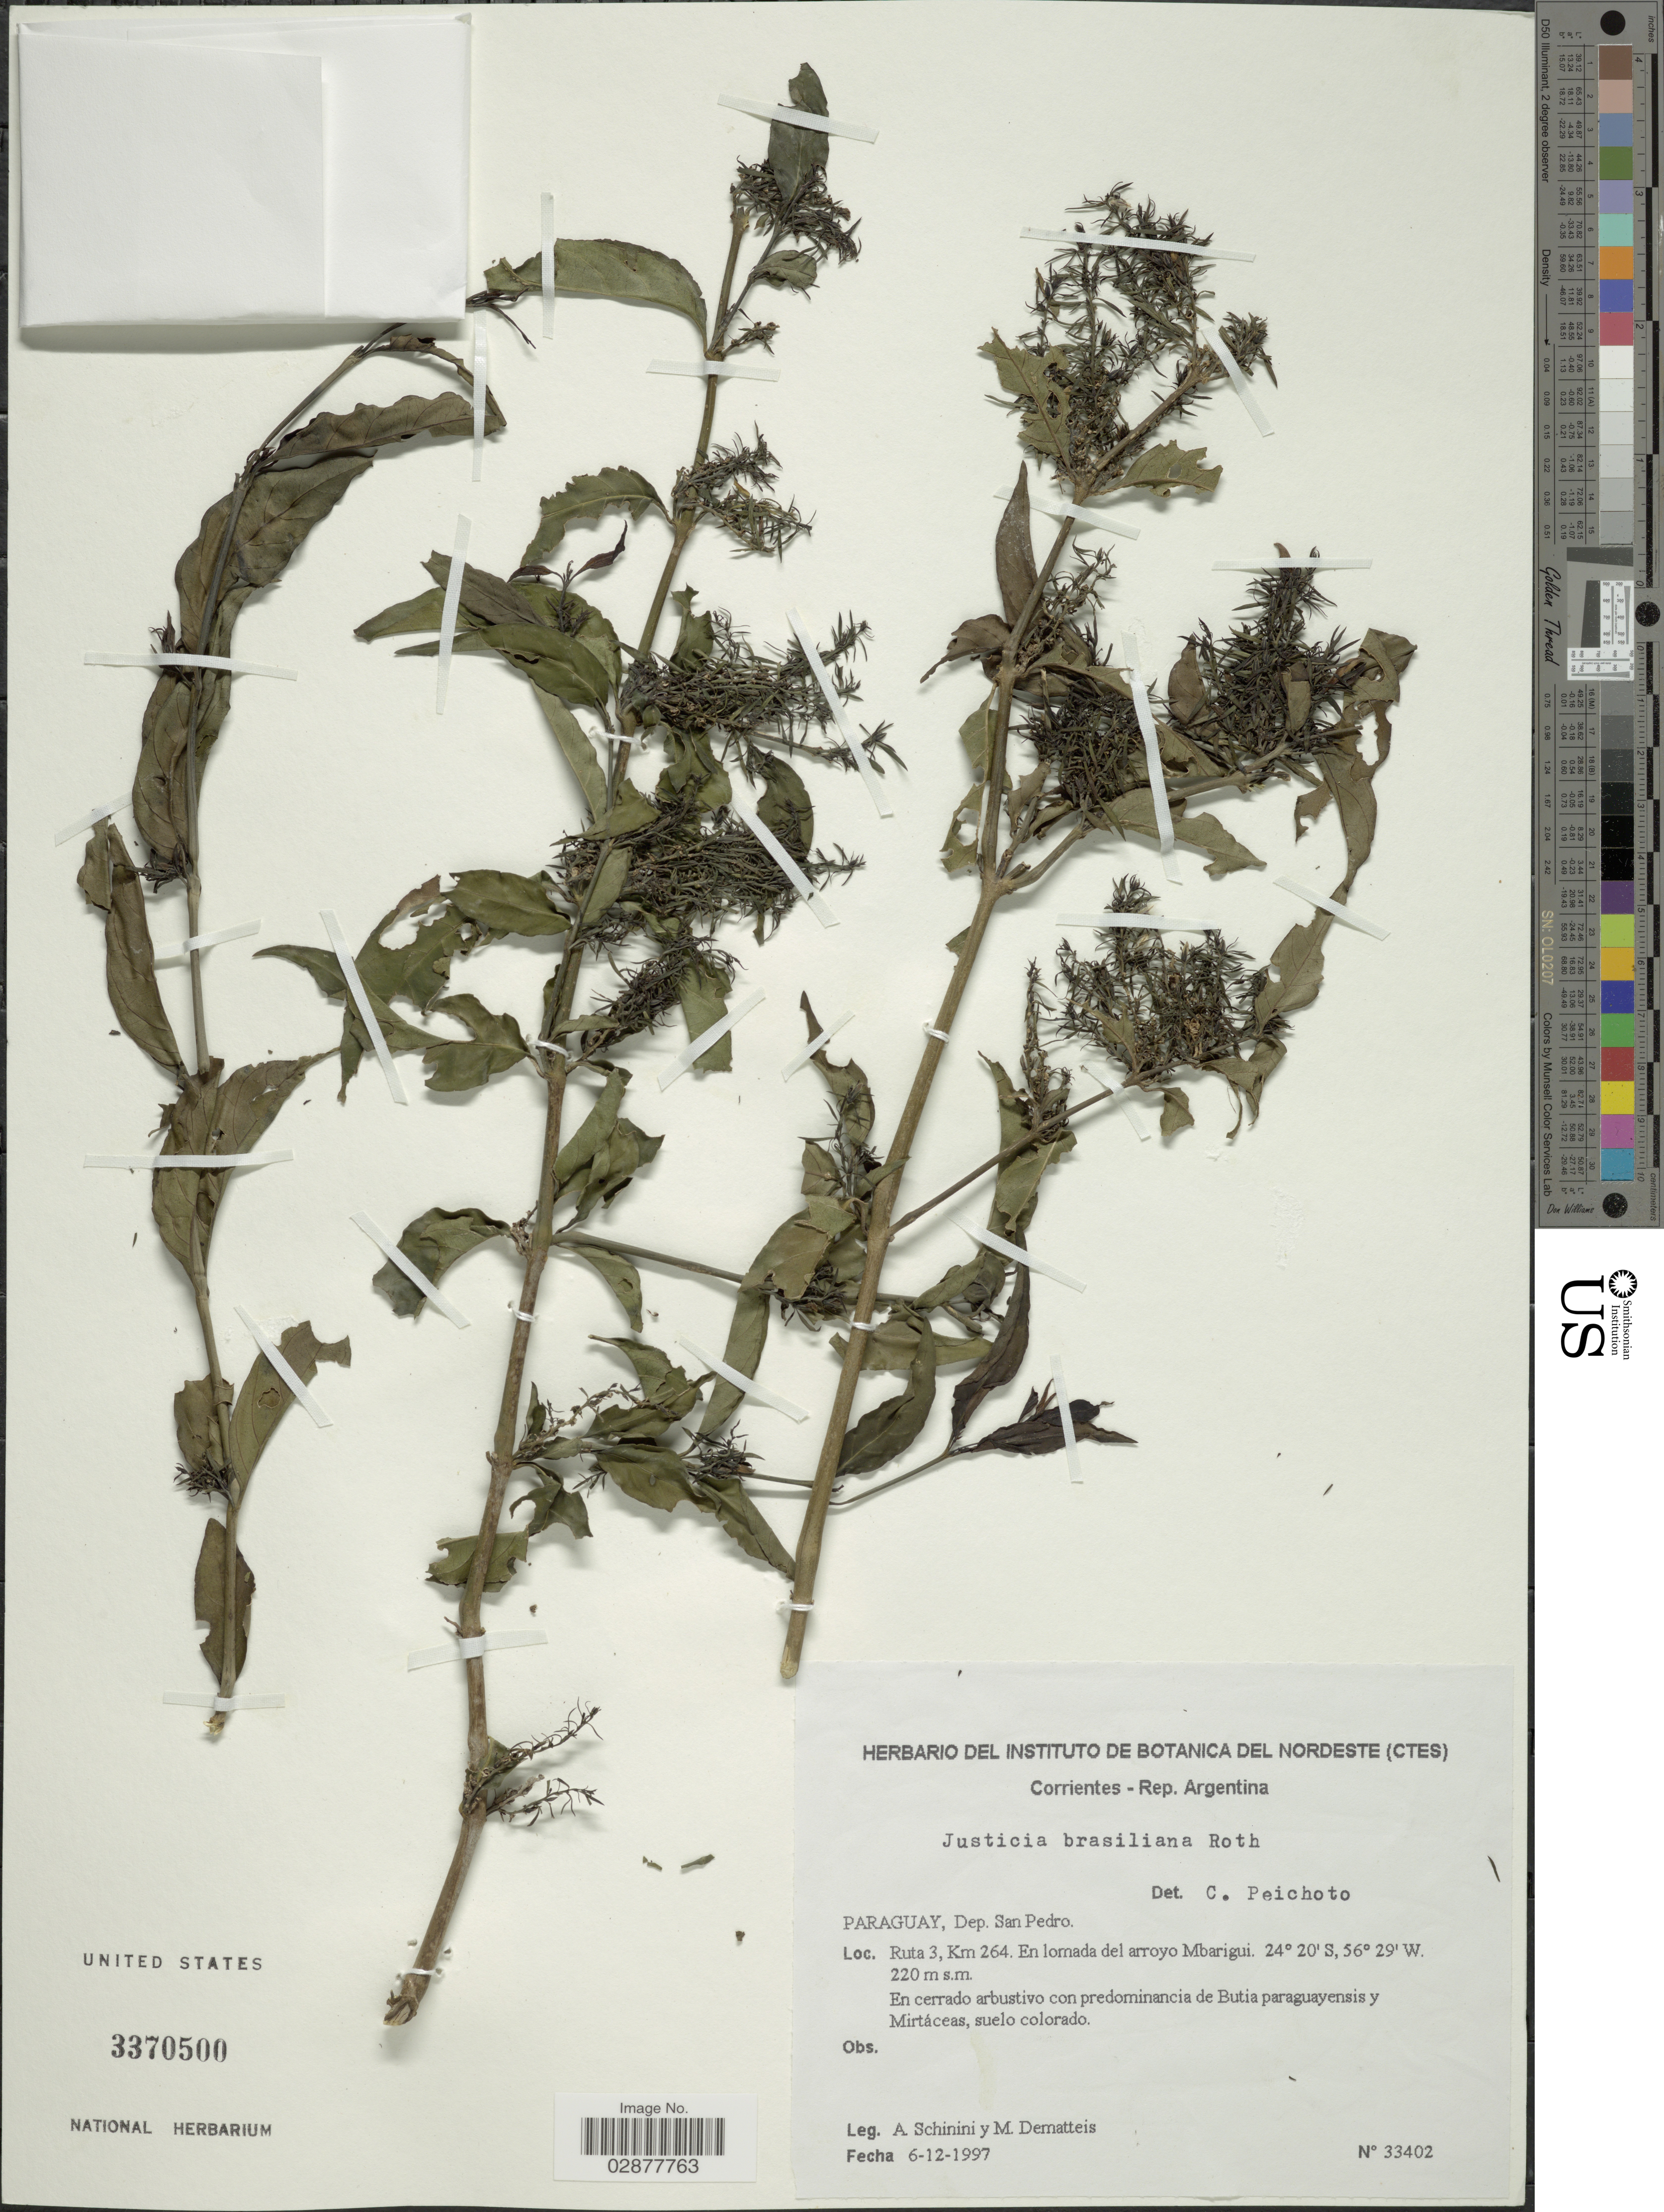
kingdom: Plantae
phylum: Tracheophyta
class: Magnoliopsida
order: Lamiales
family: Acanthaceae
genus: Justicia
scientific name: Justicia brasiliana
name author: Roth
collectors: A. Schinini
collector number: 33402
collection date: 1997-12-06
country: Paraguay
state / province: San Pedro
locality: Dep. San Pedro. Ruta 3, Km 264. En lomada del arroyo Mbarigui.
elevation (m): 220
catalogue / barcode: US 3370500